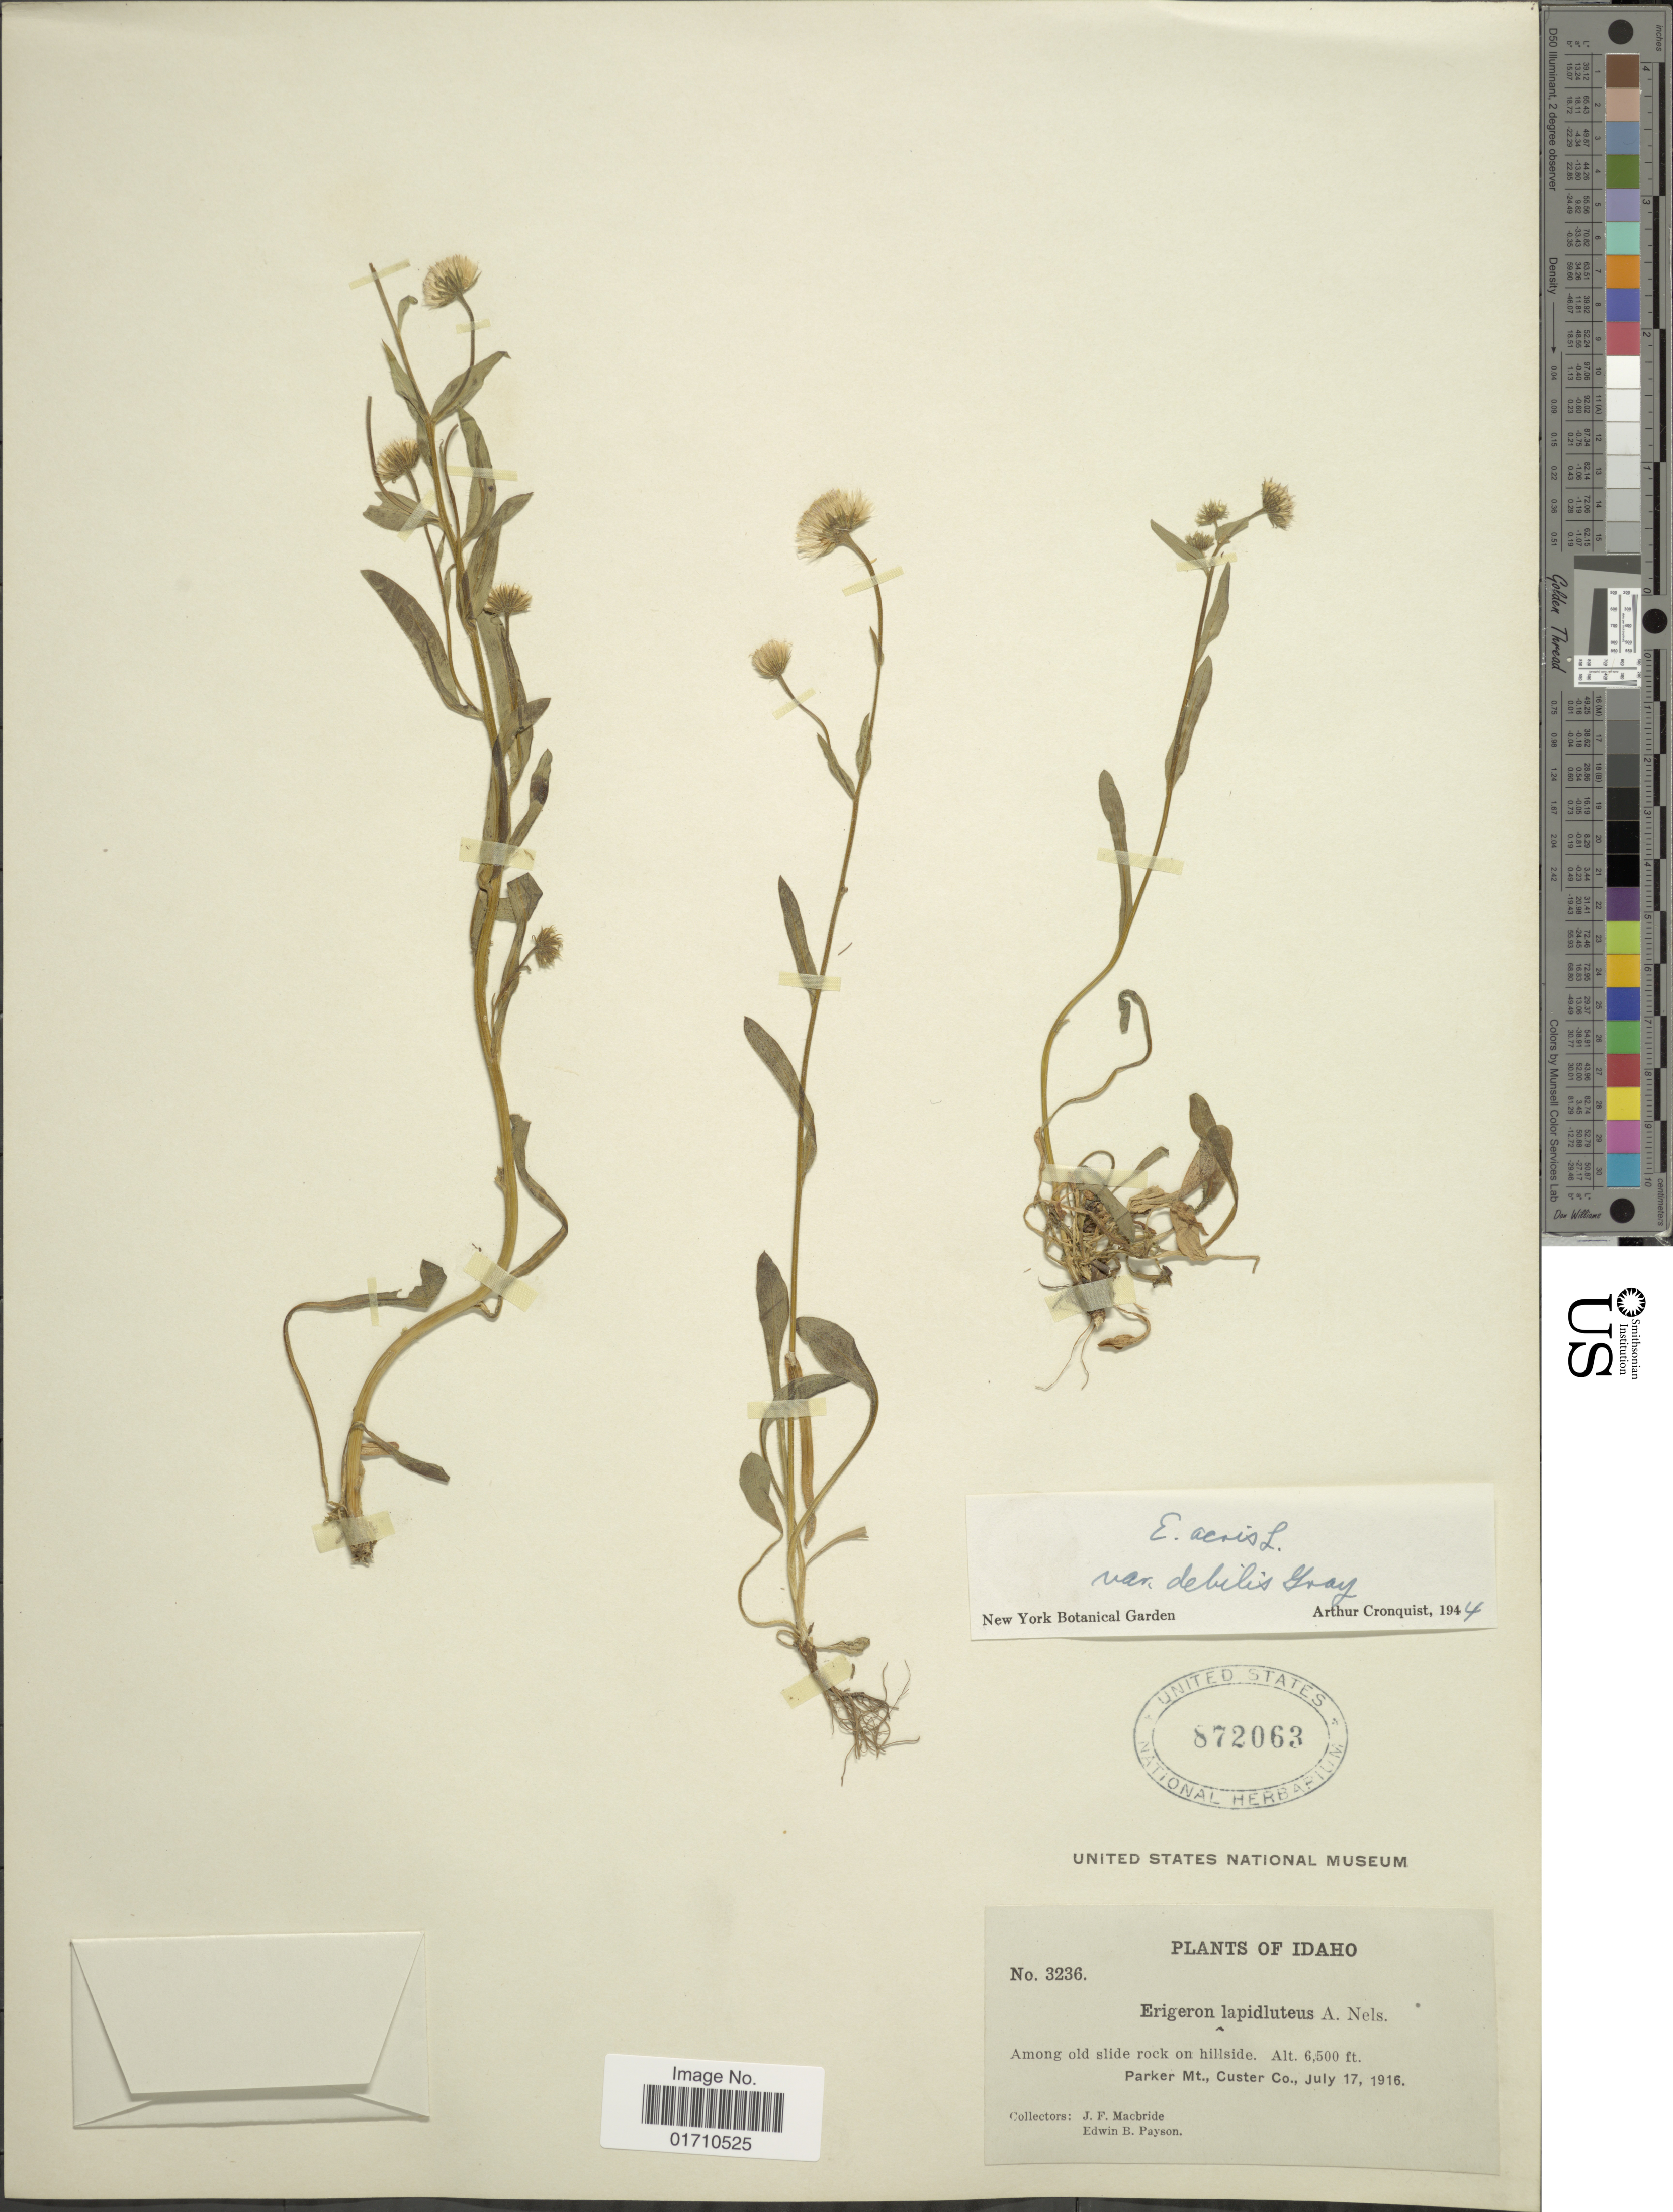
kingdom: Plantae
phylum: Tracheophyta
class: Magnoliopsida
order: Asterales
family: Asteraceae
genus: Erigeron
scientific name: Erigeron acris var. debilis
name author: A. Gray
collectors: J. F. Macbride & E. B. Payson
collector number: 3236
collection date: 1916-07-17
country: United States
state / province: Idaho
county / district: Custer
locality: Among old slide rock on hillside. Parker Mt., Custer Co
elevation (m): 1981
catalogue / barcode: US 872063